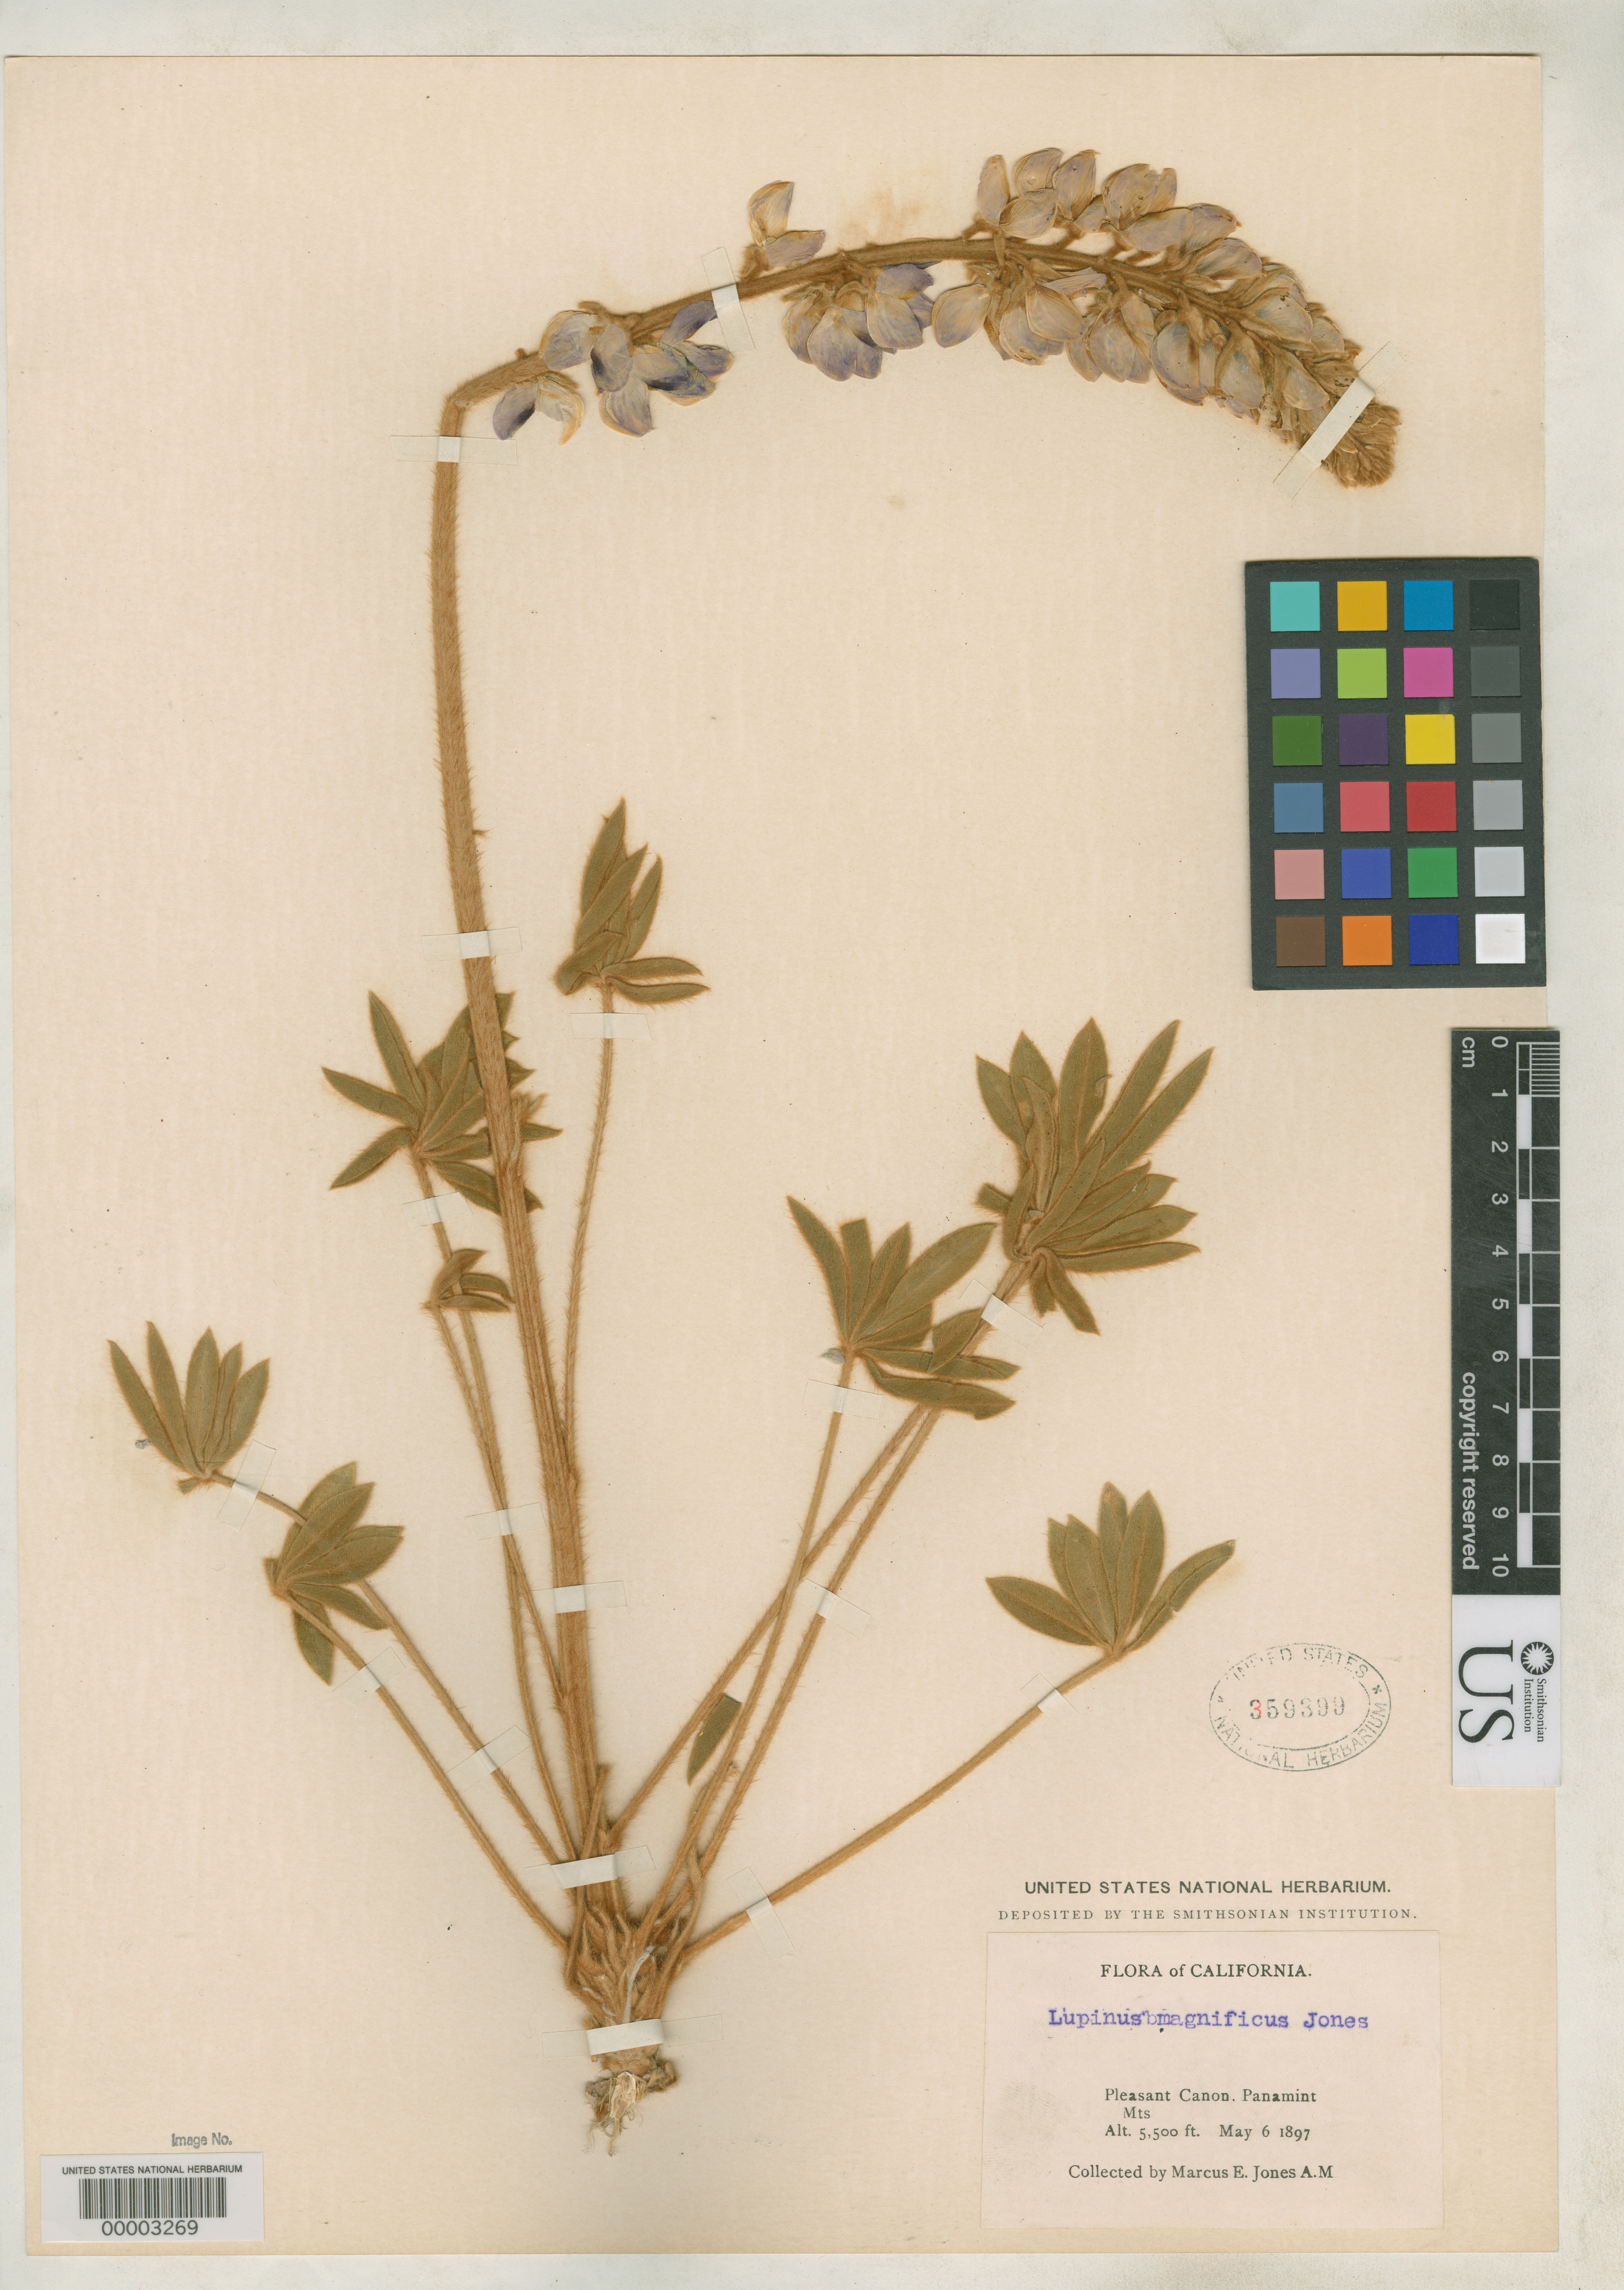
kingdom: Plantae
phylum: Tracheophyta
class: Magnoliopsida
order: Fabales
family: Fabaceae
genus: Lupinus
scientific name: Lupinus magnificus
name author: M.E. Jones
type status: Isotype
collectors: M. E. Jones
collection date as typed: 06 May 1897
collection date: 1897-05-06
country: United States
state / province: California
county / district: Inyo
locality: Panamint Mountains, Pleasant Canyon.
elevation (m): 1676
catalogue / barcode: US 359399